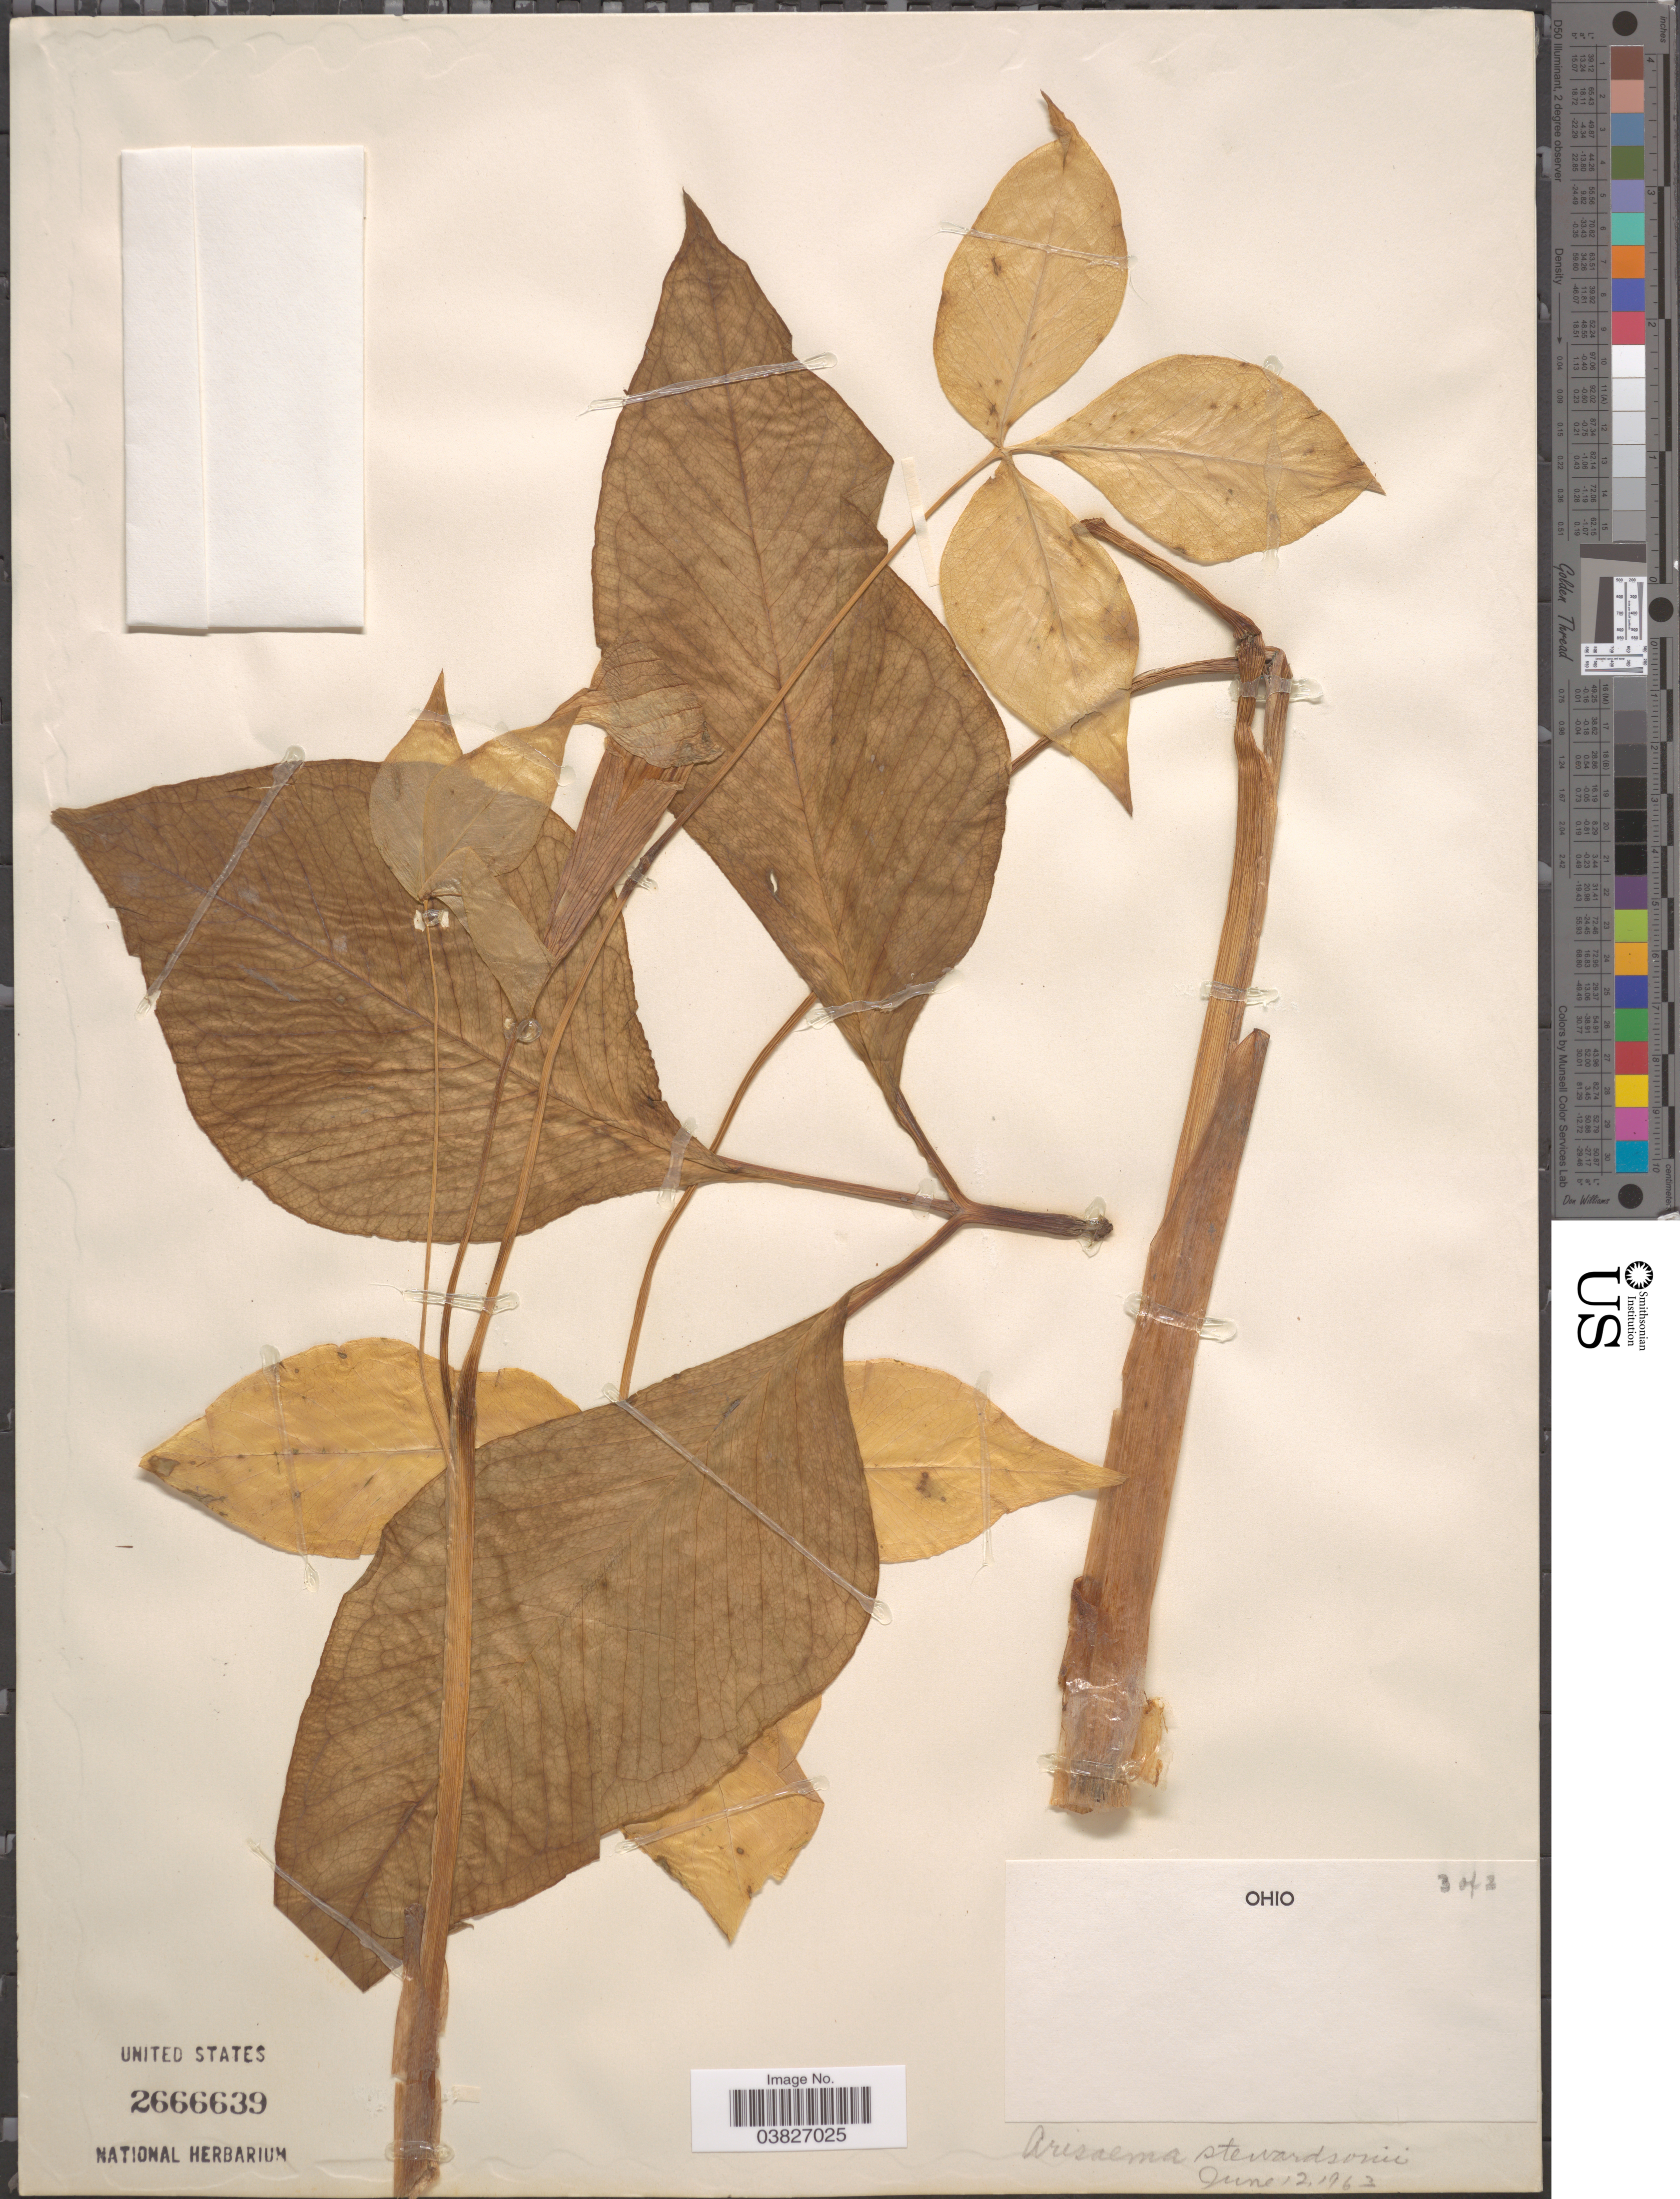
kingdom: Plantae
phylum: Tracheophyta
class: Liliopsida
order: Alismatales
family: Araceae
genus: Arisaema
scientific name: Arisaema stewardsonii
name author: Britton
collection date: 1963-06-12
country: United States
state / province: Ohio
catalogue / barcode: US 2666639